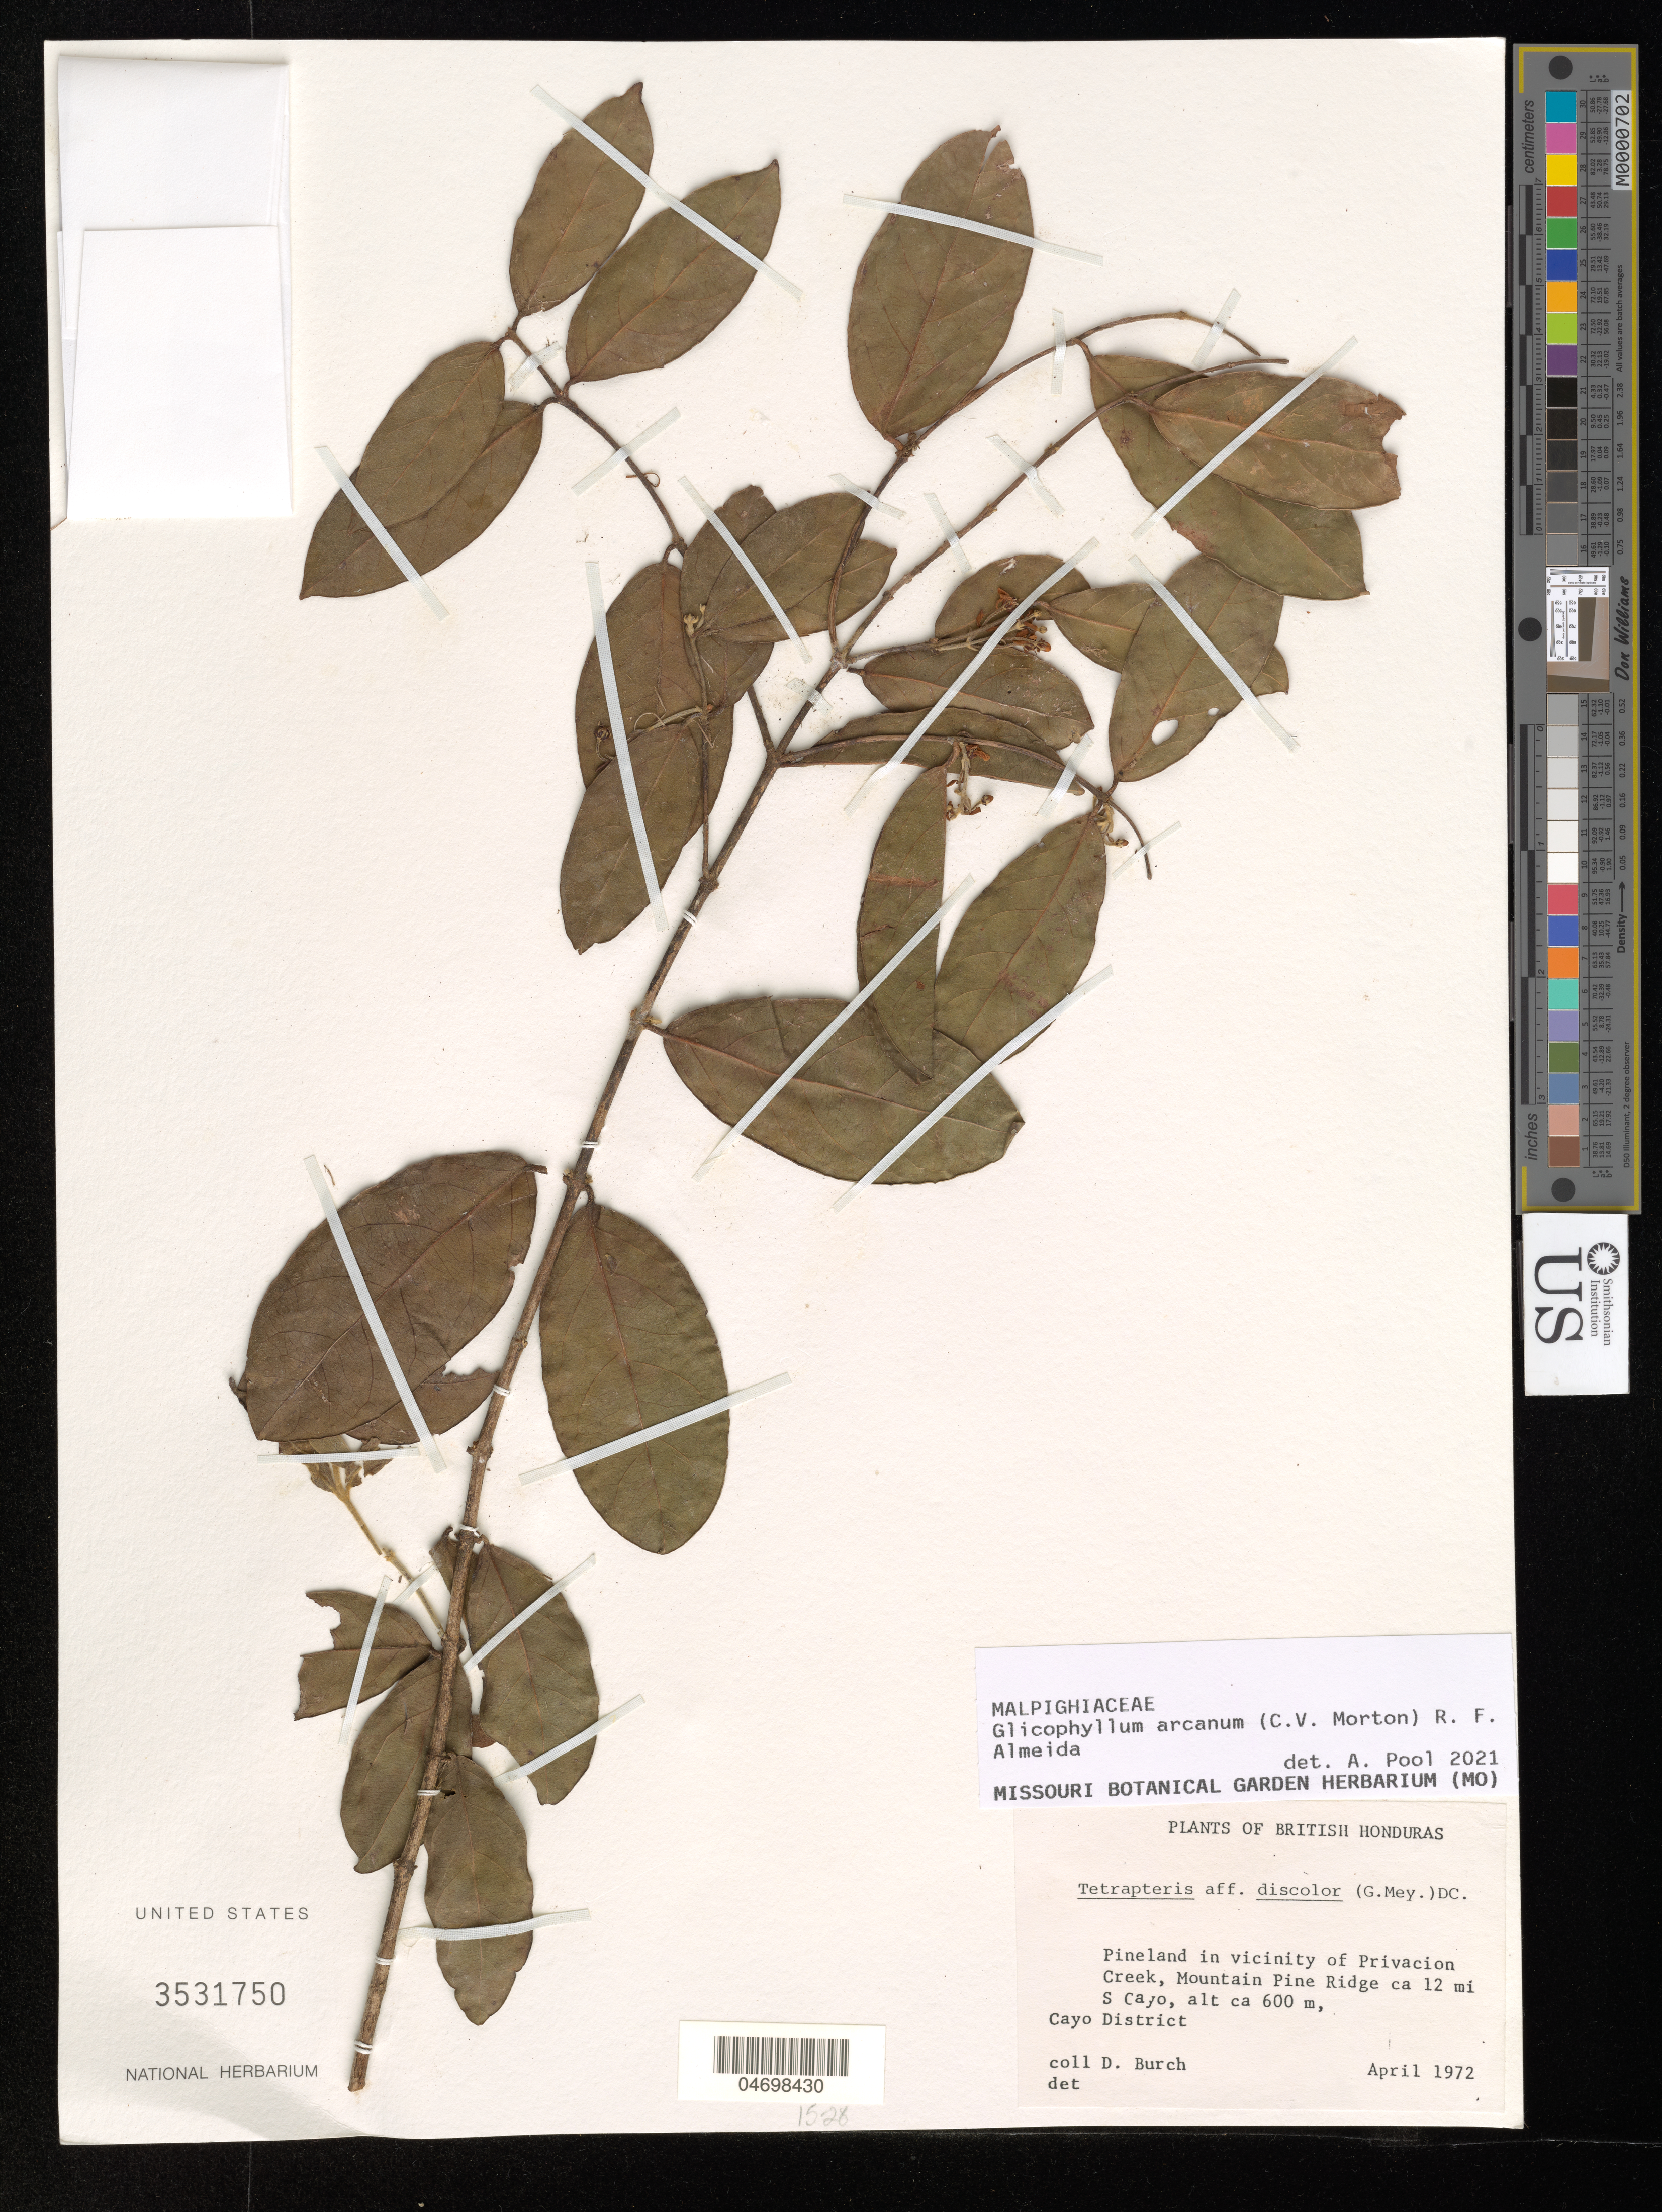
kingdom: Plantae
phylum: Tracheophyta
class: Magnoliopsida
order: Malpighiales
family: Malpighiaceae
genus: Glicophyllum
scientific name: Glicophyllum arcanum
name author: (C.V. Morton) R.F. Almeida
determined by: Pool, A., (MO), Missouri Botanical Garden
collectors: D. Burch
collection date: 1972-04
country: Belize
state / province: Cayo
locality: British Honduras. Pineland in vicinity of Privacion Creek, Mountain Pine Ridge ca 12 mi S Cayo. Cayo District.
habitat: Pineland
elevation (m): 600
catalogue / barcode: US 3531750